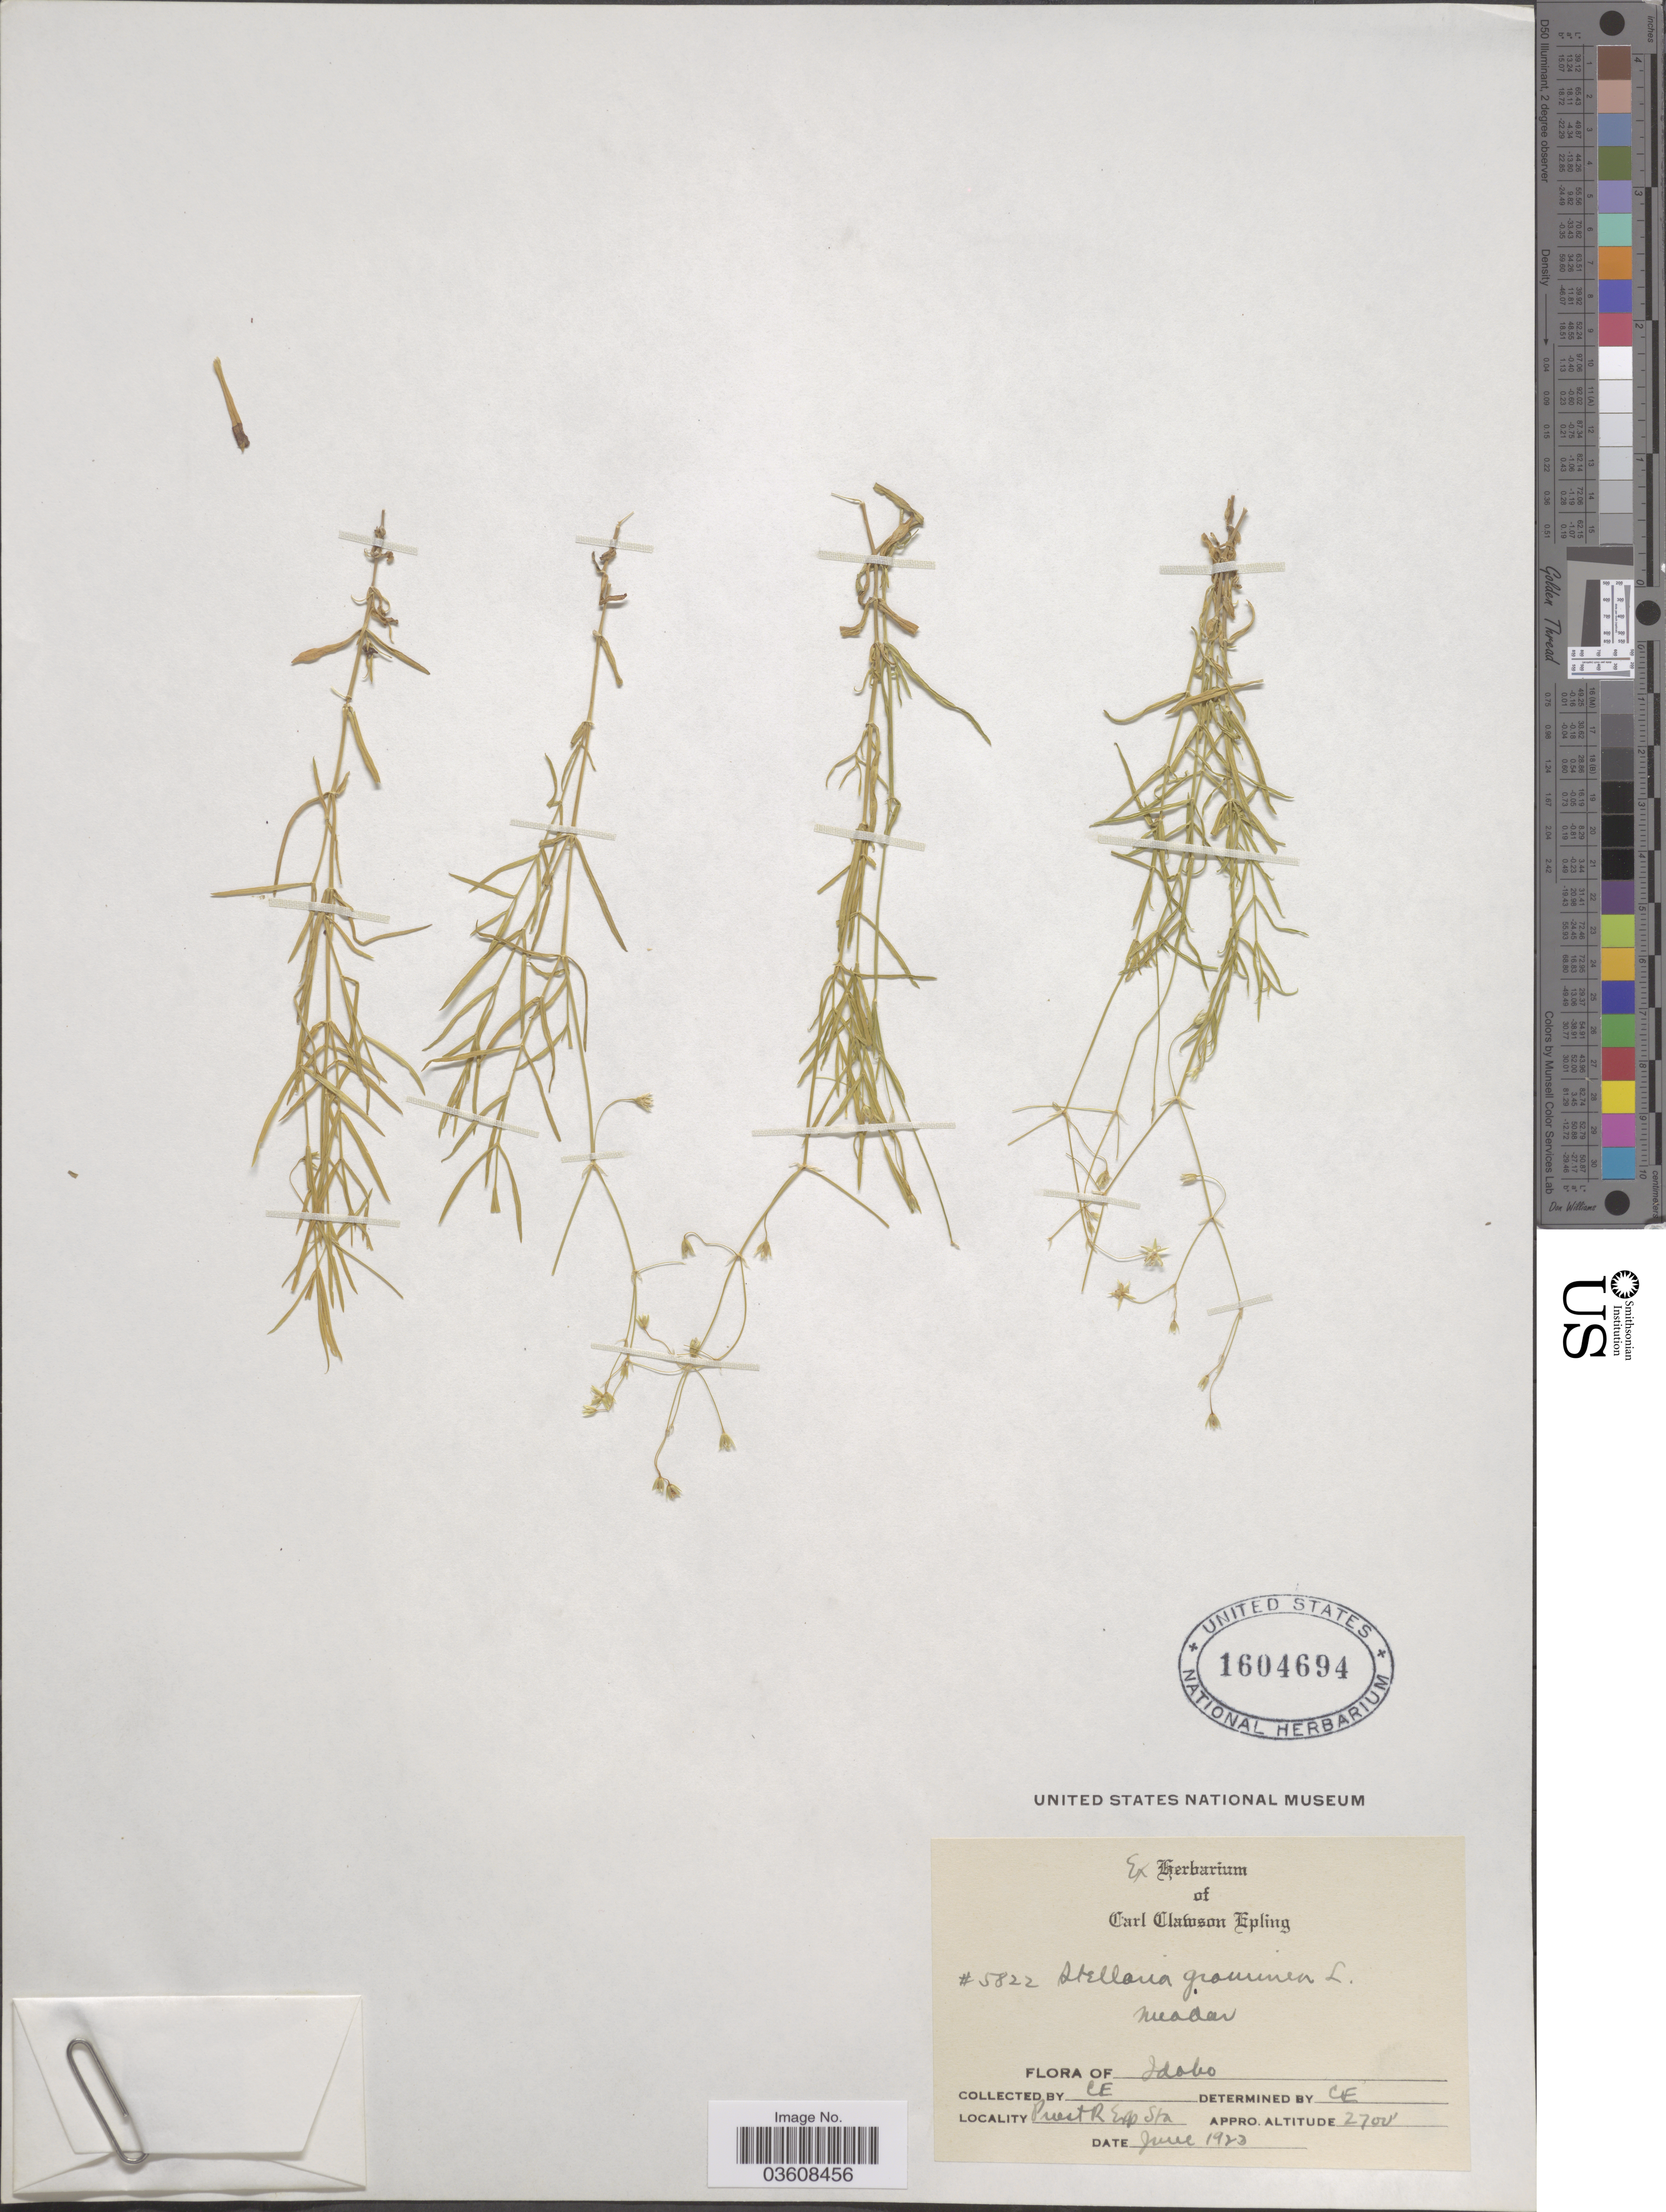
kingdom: Plantae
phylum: Tracheophyta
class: Magnoliopsida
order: Caryophyllales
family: Caryophyllaceae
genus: Stellaria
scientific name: Stellaria longifolia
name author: Muhl. ex Willd.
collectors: C. C. Epling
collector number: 5822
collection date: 1923-06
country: United States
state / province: Idaho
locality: Priest R. Exp. Sta.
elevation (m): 823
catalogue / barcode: US 1604694